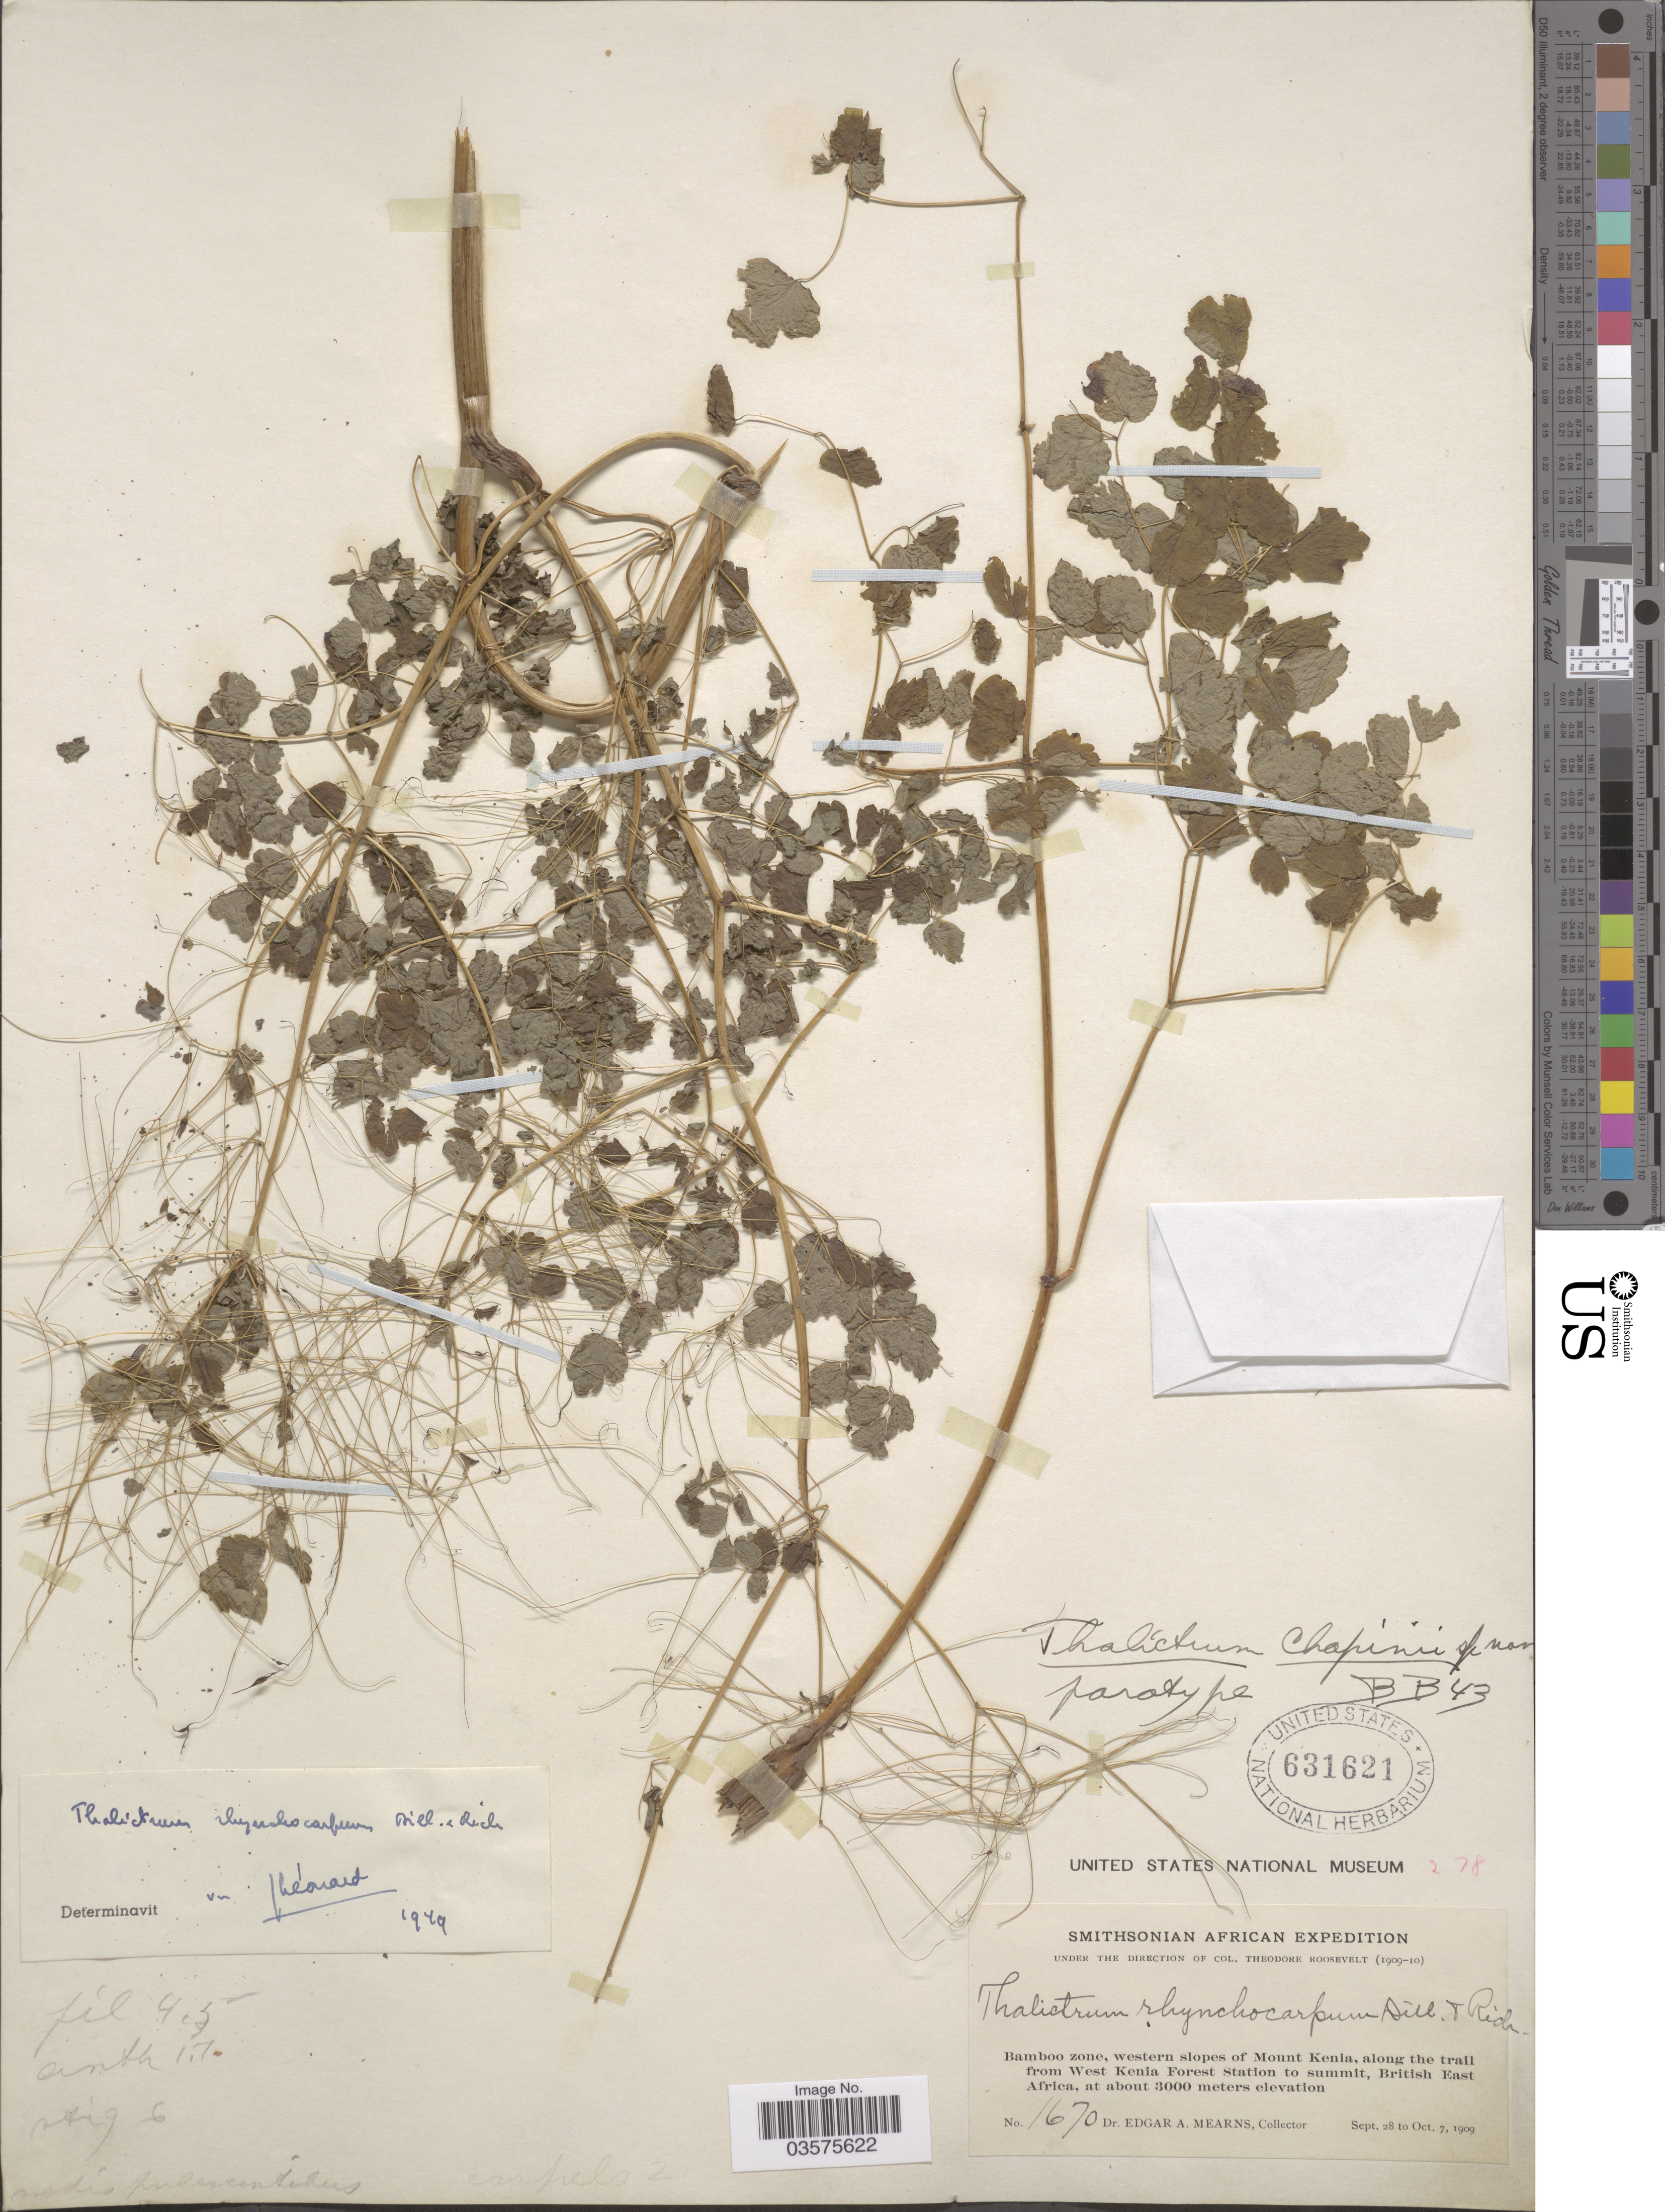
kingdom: Plantae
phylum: Tracheophyta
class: Magnoliopsida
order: Ranunculales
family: Ranunculaceae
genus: Thalictrum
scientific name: Thalictrum rhynchocarpum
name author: Quart.-Dill. & A. Rich.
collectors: E. A. Mearns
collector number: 1670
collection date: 1909-09-28/1909-10-07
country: Kenya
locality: Bamboo zone, western slopes of Mount Kenia, along the trail from West Kenia Forest Station to summit, British East Africa.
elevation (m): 3000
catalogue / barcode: US 631621